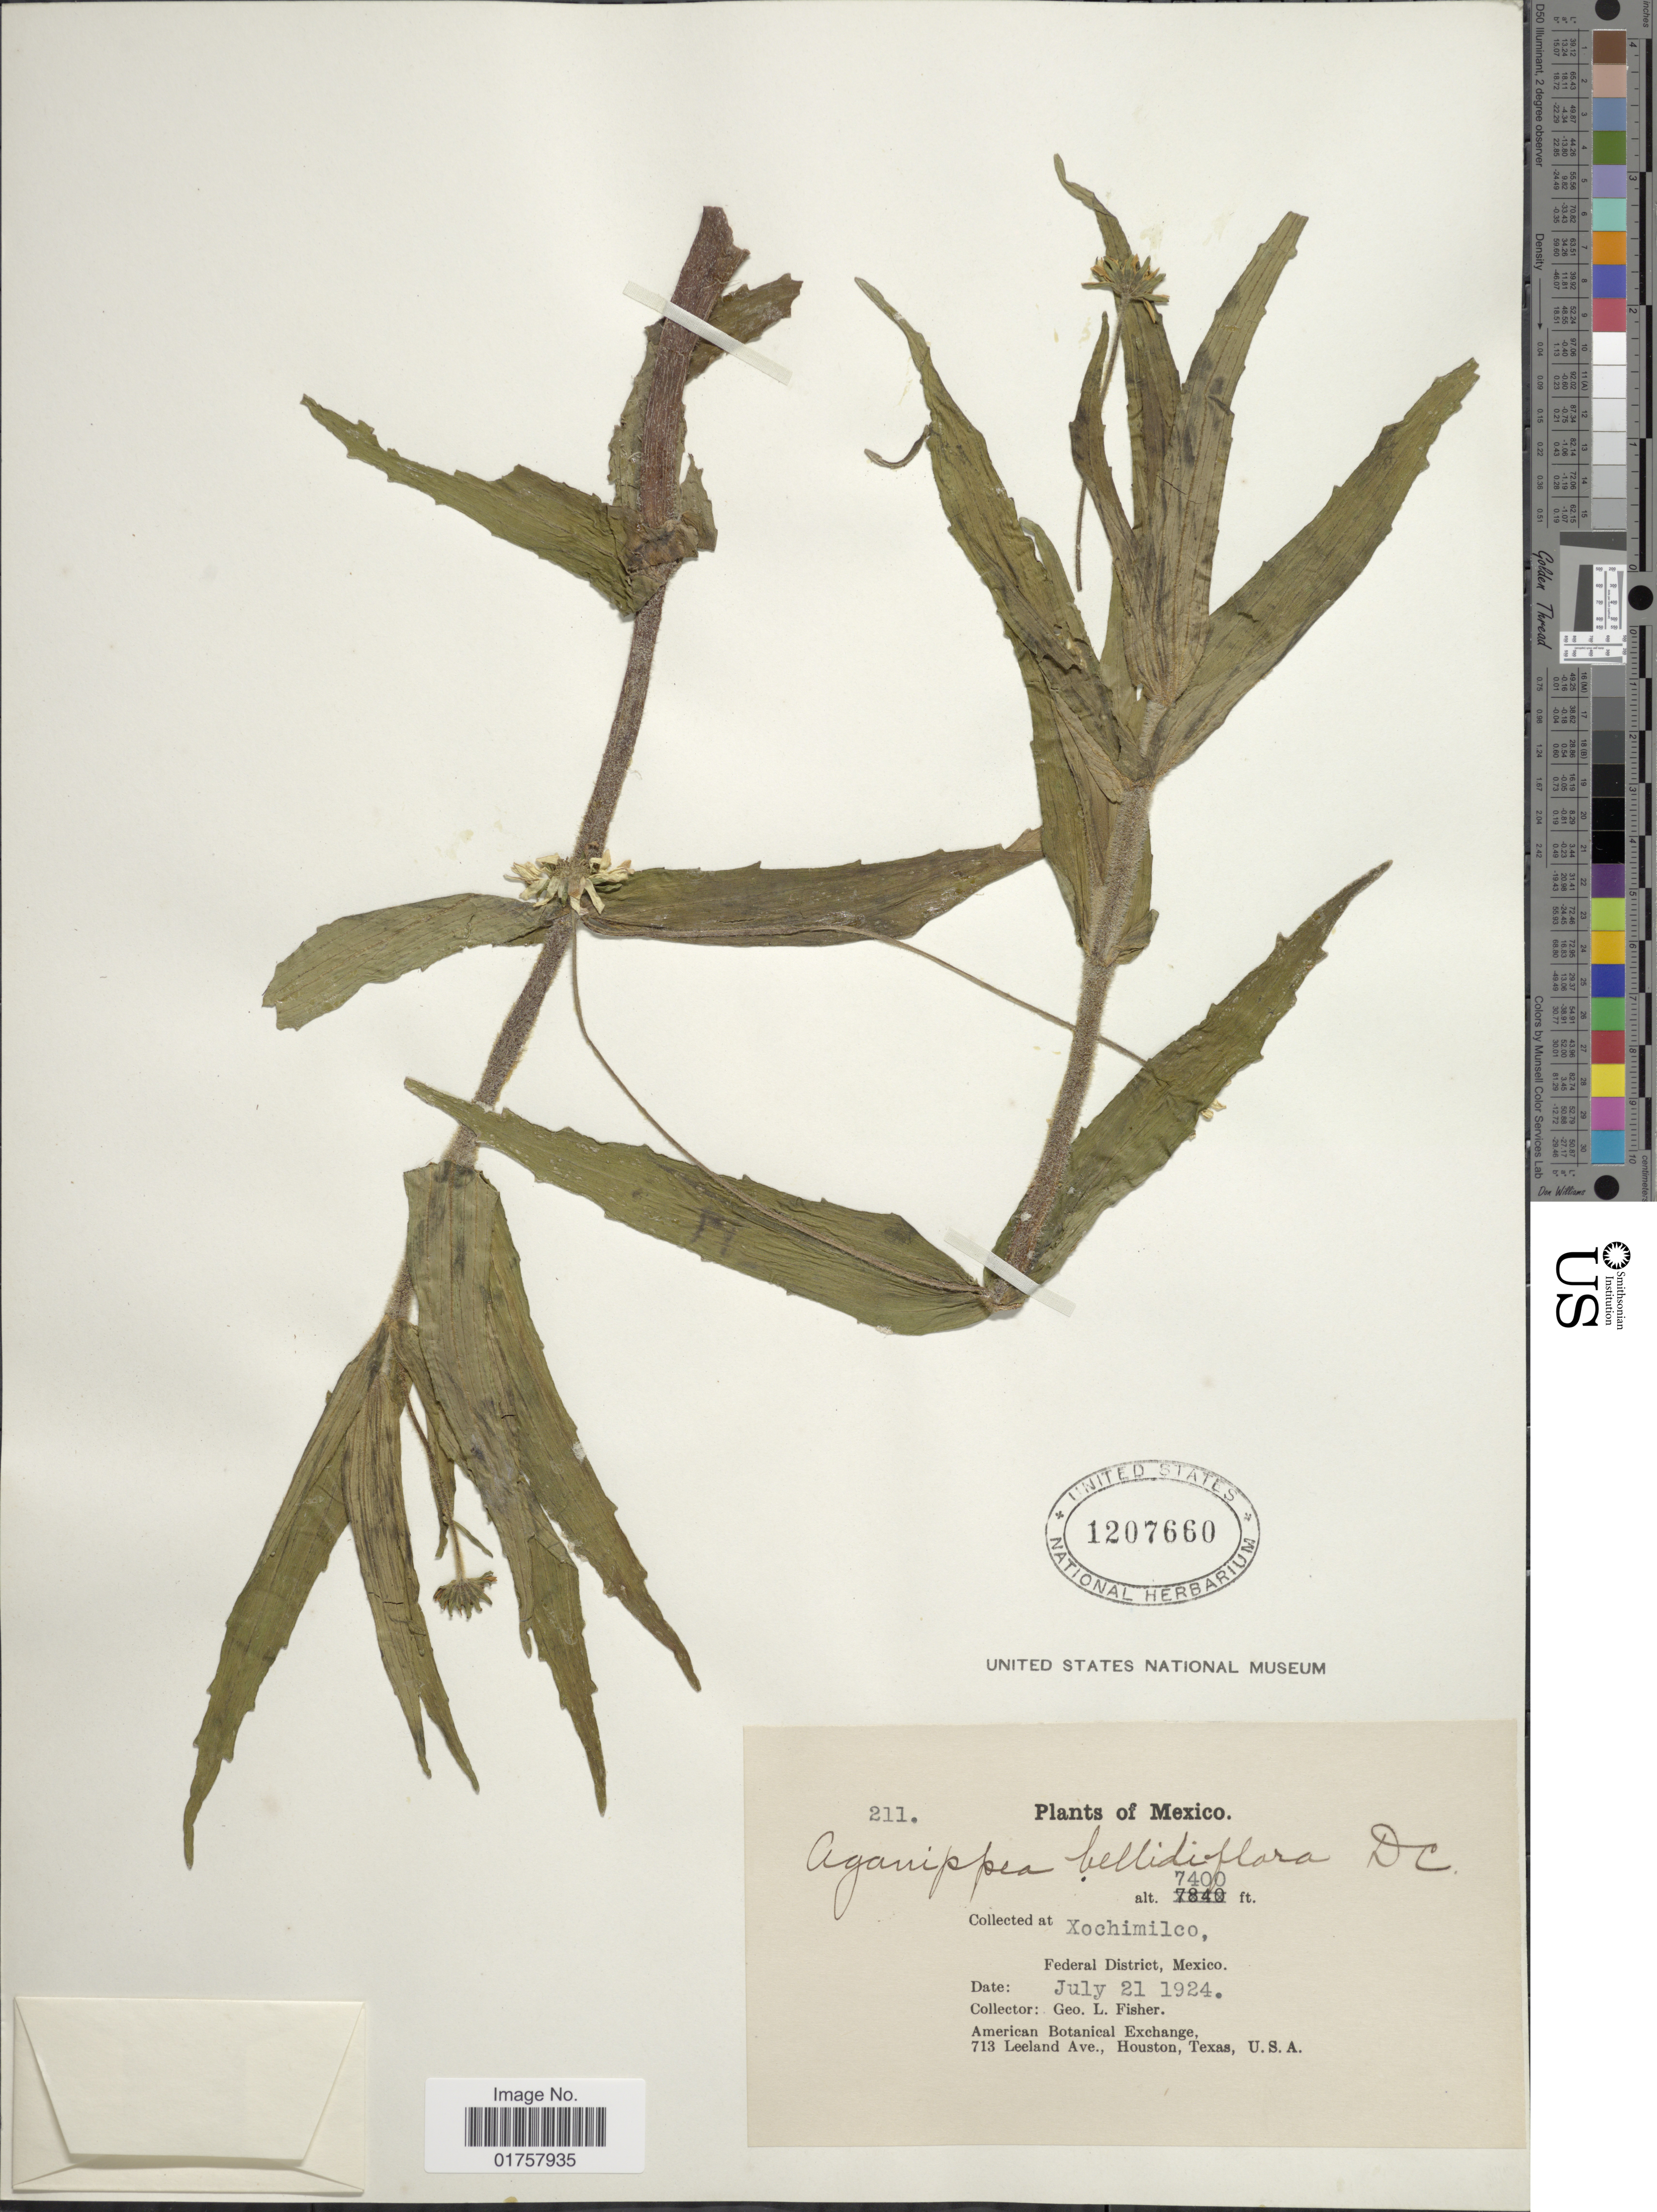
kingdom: Plantae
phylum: Tracheophyta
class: Magnoliopsida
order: Asterales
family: Asteraceae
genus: Jaegeria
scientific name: Jaegeria bellidiflora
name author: (Moc. & Sessé ex DC.) A.M. Torres & Beaman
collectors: G. L. Fisher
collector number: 211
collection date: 1924-07-21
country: Mexico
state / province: Distrito Federal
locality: At Xochimilco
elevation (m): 2256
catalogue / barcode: US 1207660